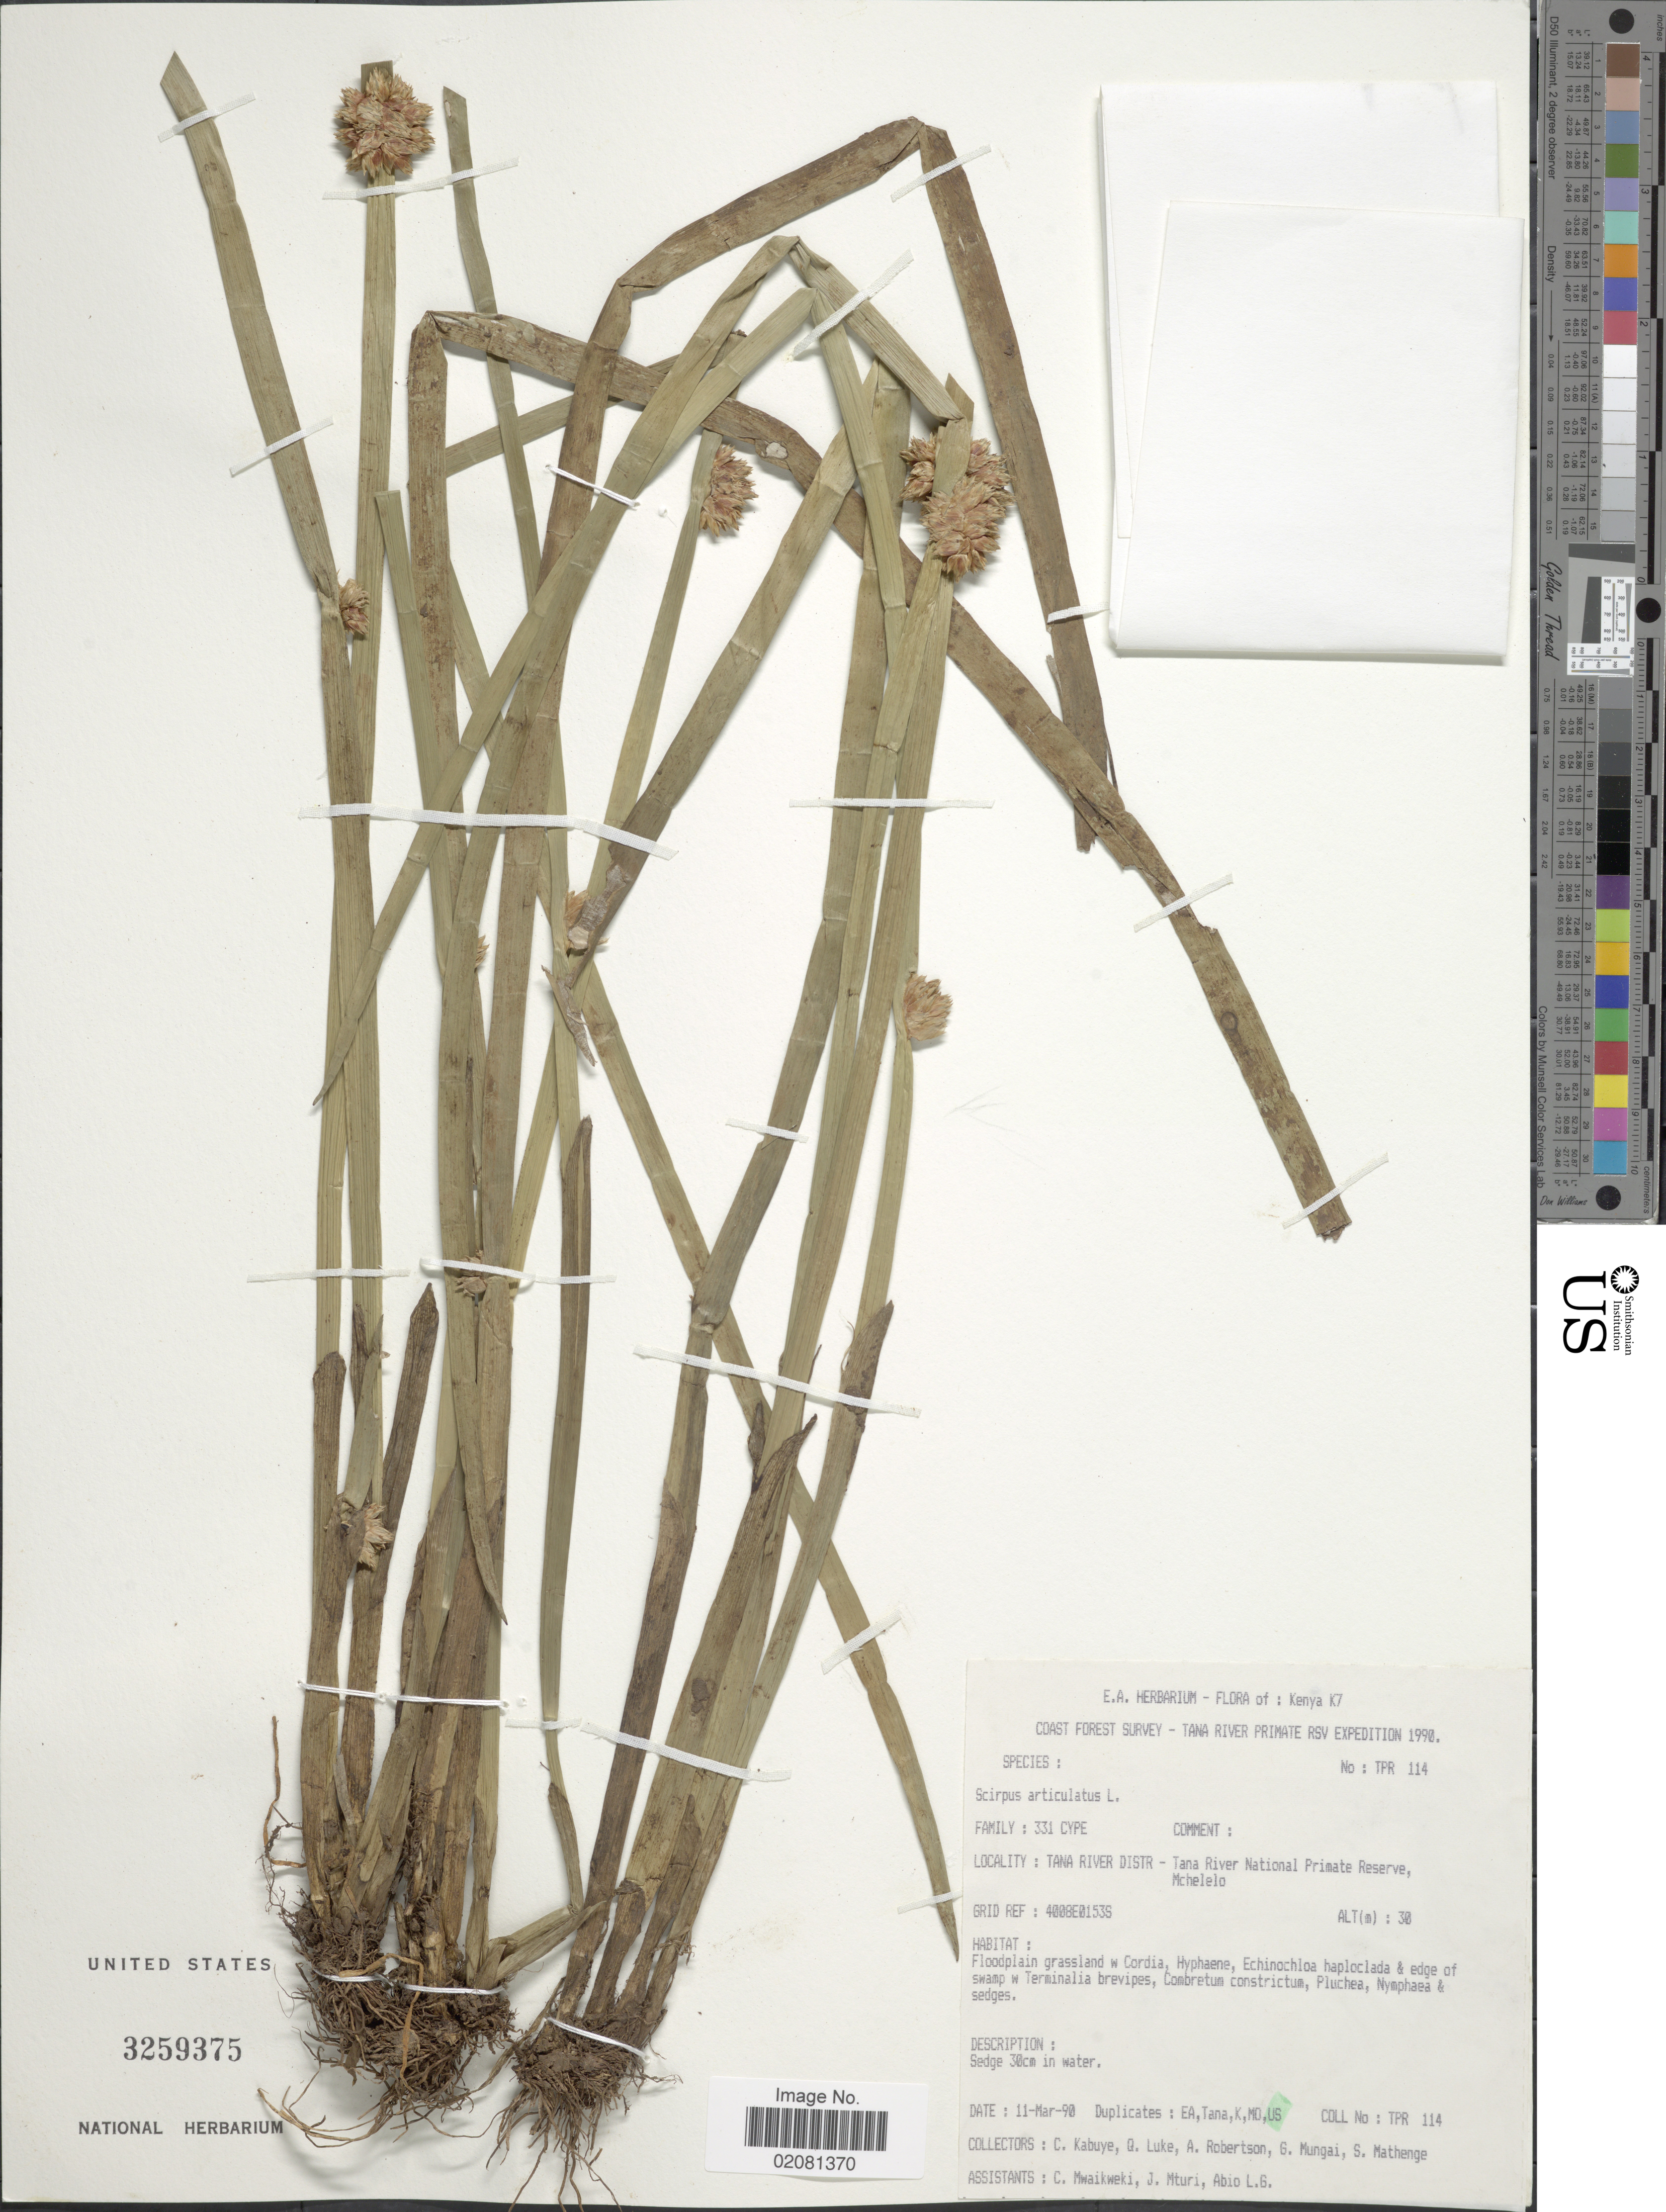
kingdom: Plantae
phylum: Tracheophyta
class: Liliopsida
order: Poales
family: Cyperaceae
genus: Schoenoplectus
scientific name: Schoenoplectus articulatus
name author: (L.) Palla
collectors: C. Kabuye, G. Luke, A. Robertson, G. Mungai & et al.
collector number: TPR 114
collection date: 1990-03-11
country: Kenya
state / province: Tana River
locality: K7, Tana River National Primate Reserve, Mchelelo, Grid Ref: 4008E0153S.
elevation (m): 30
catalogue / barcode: US 3259375